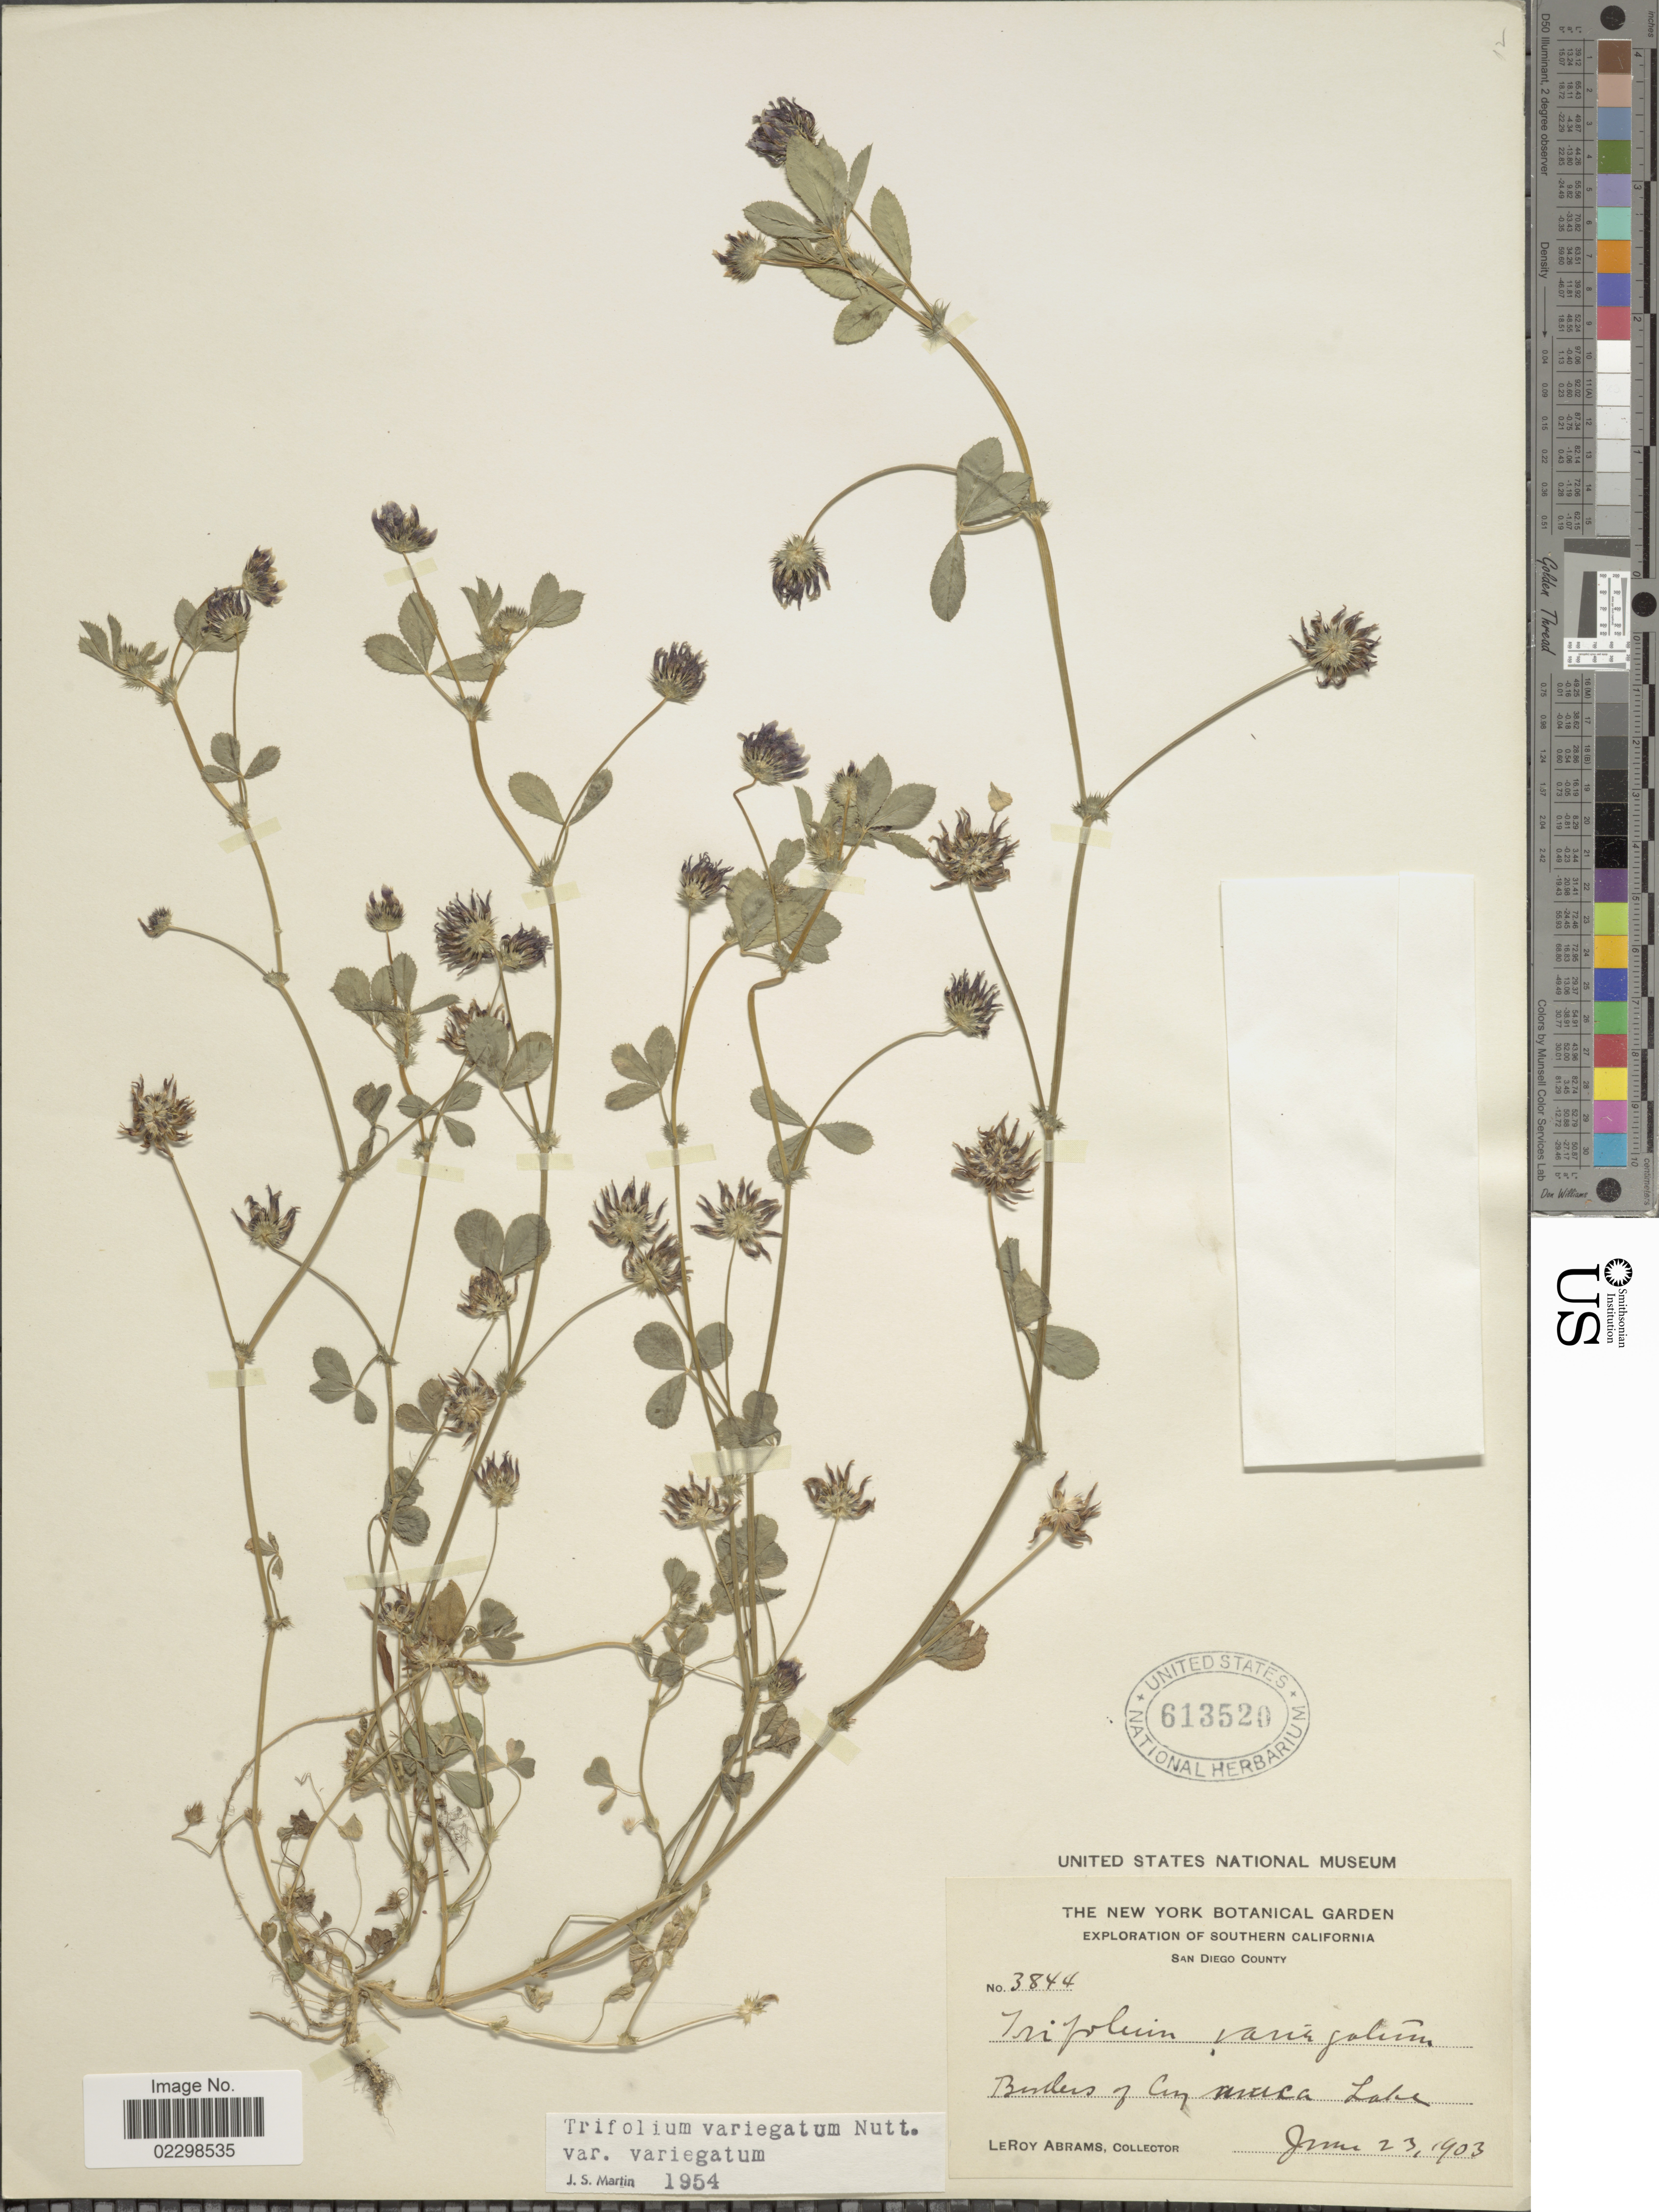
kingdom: Plantae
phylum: Tracheophyta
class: Magnoliopsida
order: Fabales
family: Fabaceae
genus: Trifolium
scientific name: Trifolium variegatum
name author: Nutt.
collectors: L. Abrams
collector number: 3844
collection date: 1903-06-23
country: United States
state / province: California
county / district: San Diego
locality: Southern California, San Diego County, borders of Cuyanaca Lake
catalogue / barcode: US 6135201